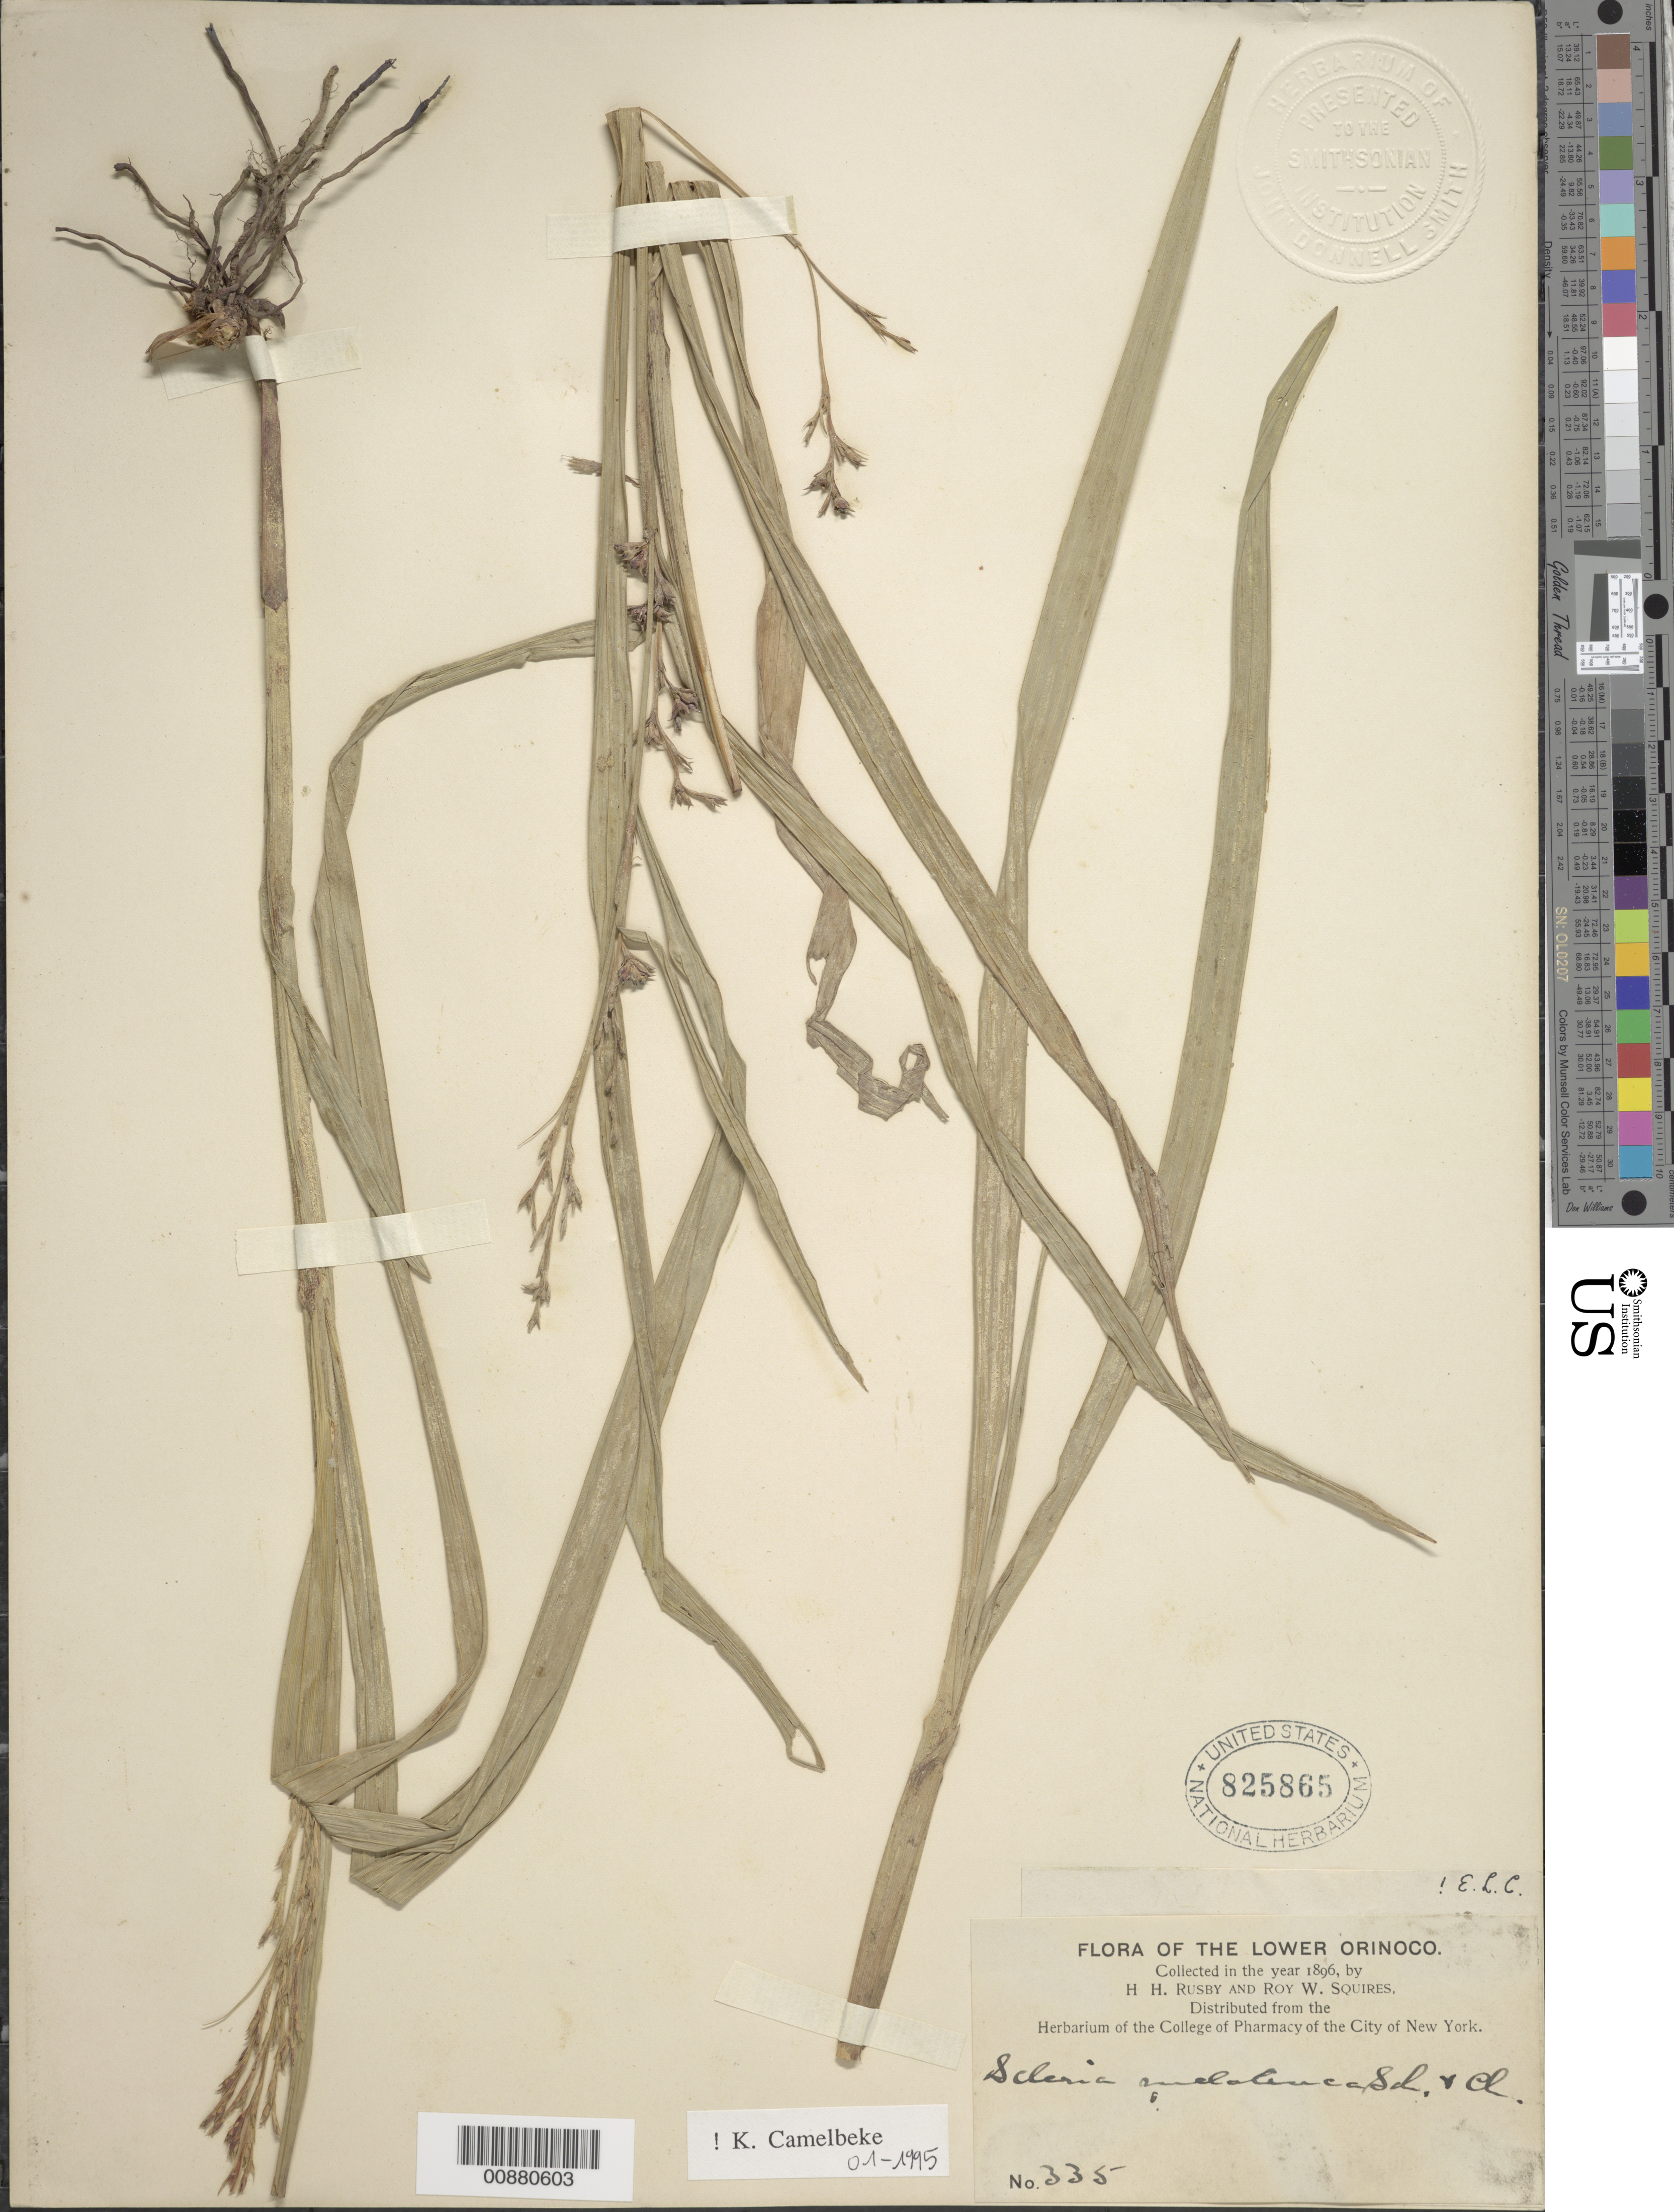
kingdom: Plantae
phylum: Tracheophyta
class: Liliopsida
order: Poales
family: Cyperaceae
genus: Scleria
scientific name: Scleria gaertneri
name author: Raddi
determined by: Strong, Mark T., (BOT), Smithsonian Institution - National Museum of Natural History (UNITED STATES)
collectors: H. H. Rusby & R. Squires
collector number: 335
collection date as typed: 1896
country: Venezuela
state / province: Delta Amacuro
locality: Lower Orinoco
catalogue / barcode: US 825865